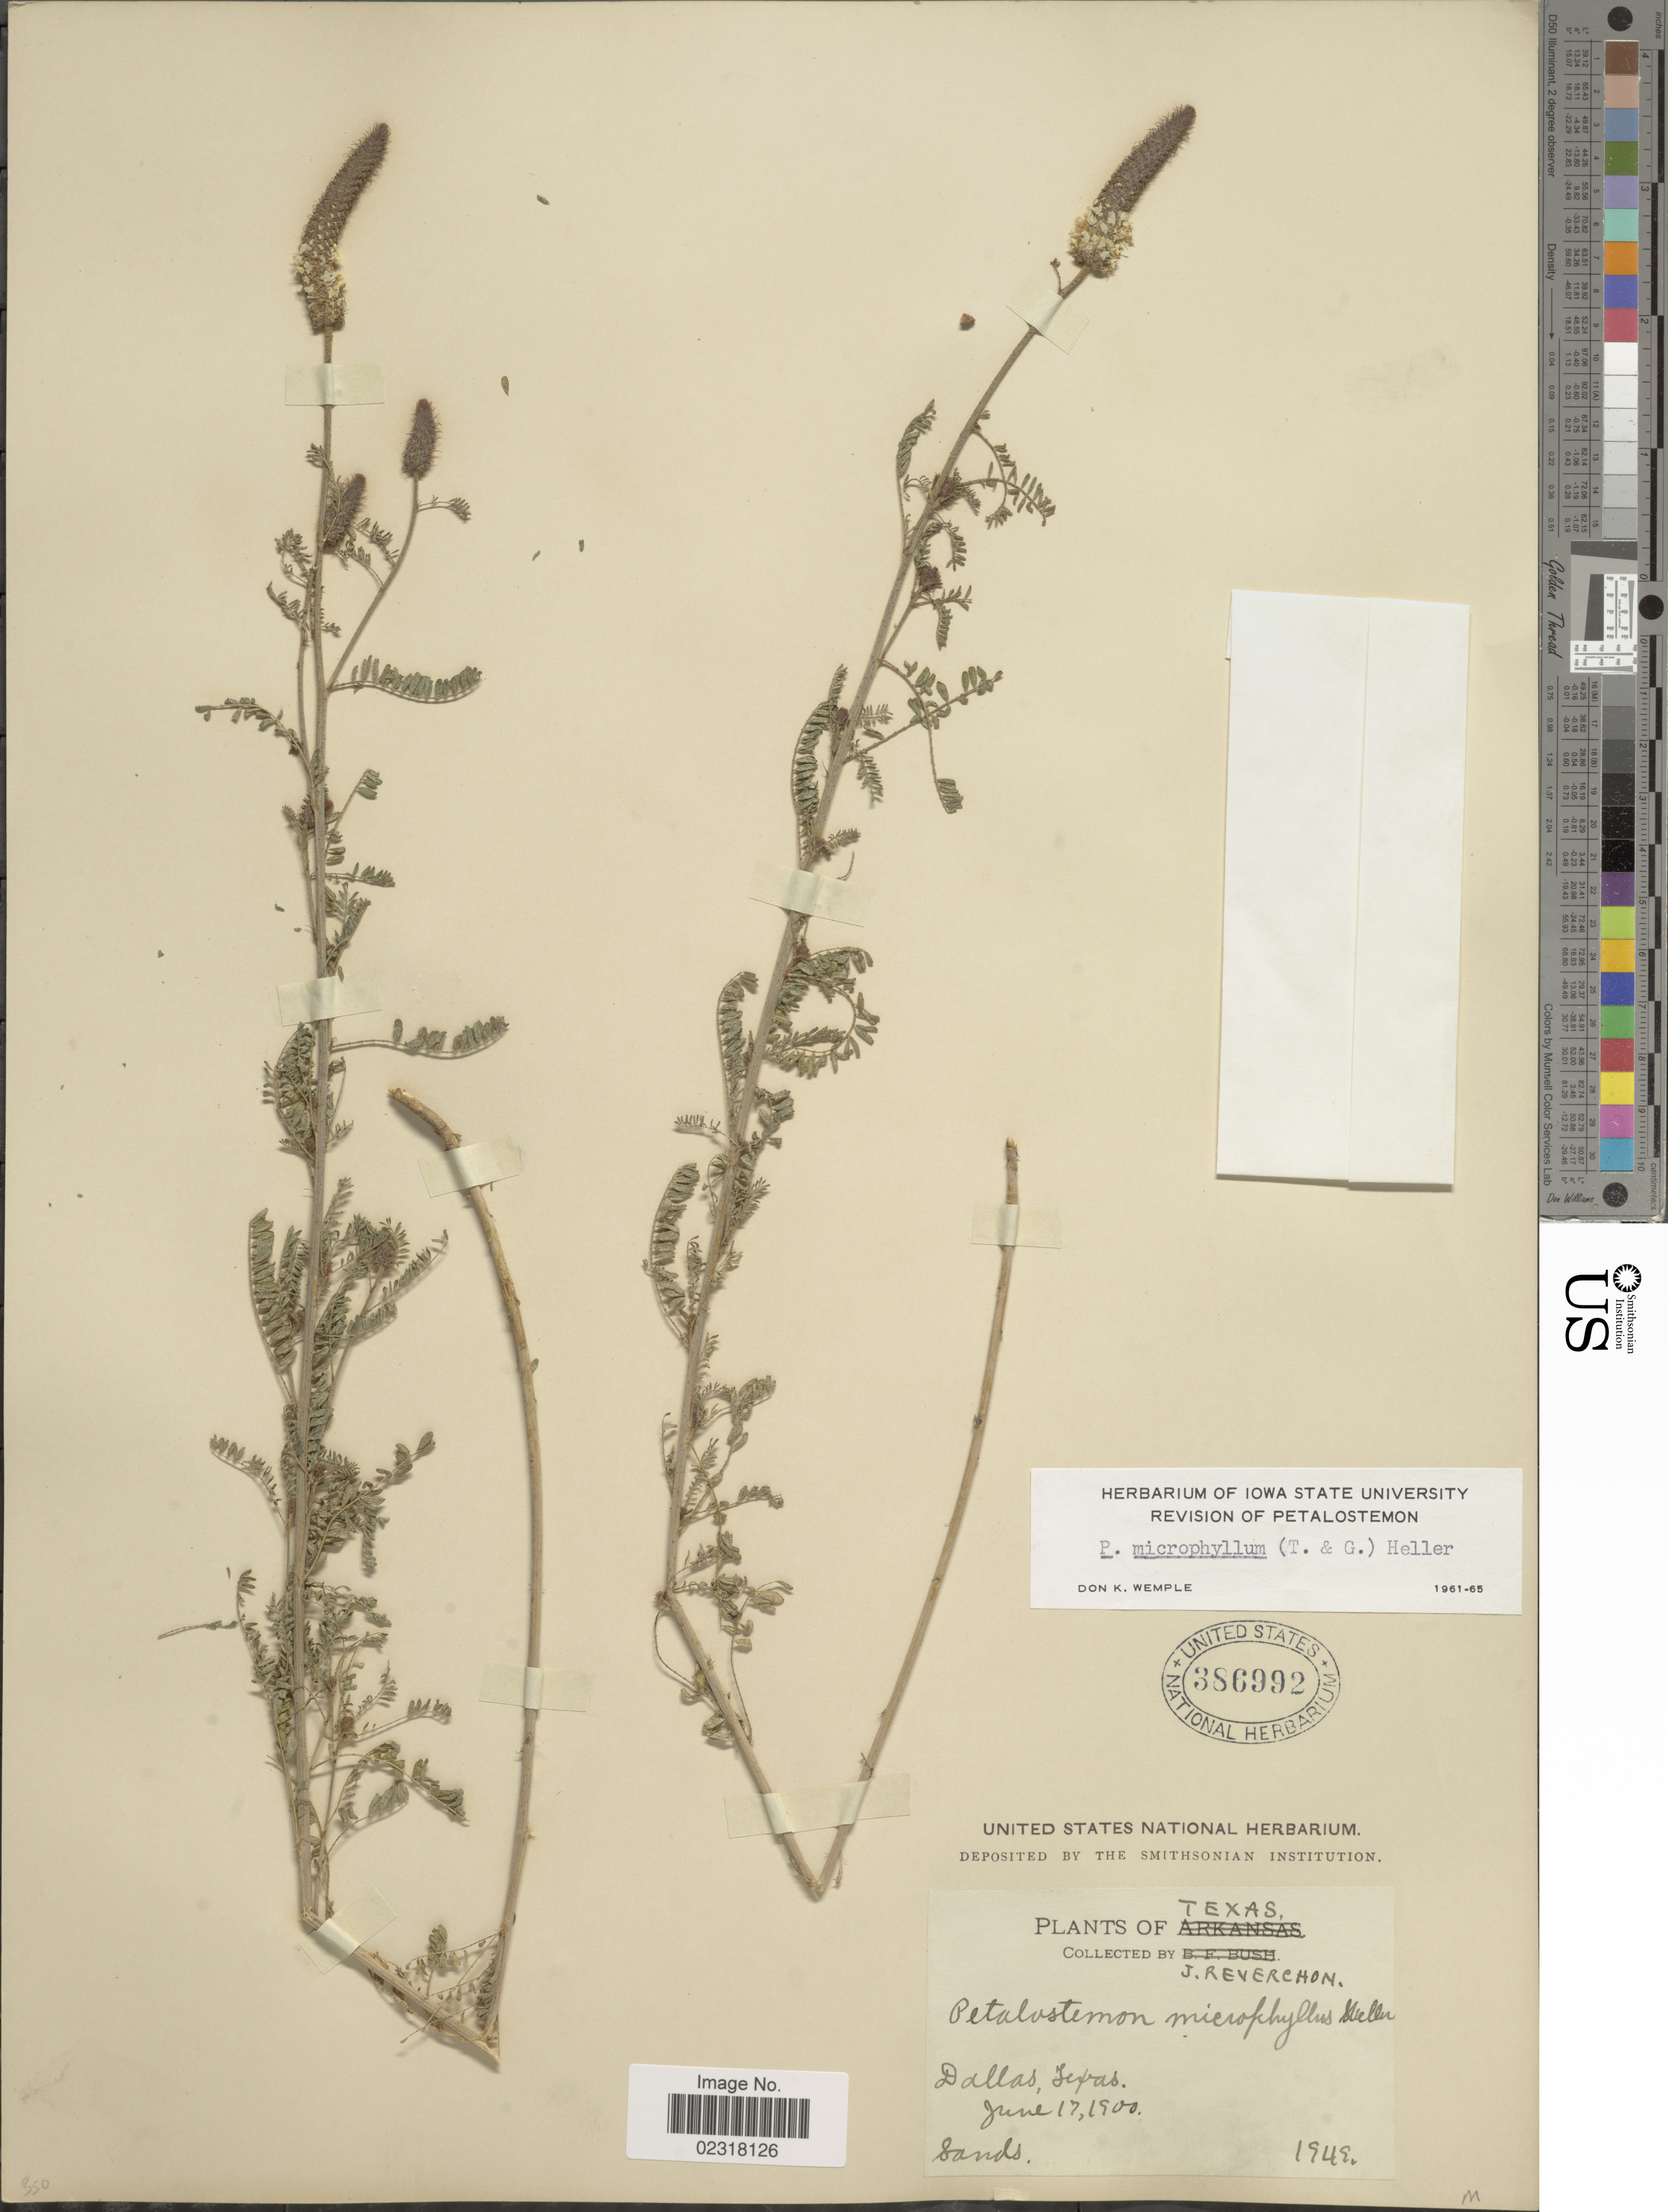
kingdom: Plantae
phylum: Tracheophyta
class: Magnoliopsida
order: Fabales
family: Fabaceae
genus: Dalea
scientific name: Dalea phleoides var. microphylla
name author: (Torr. & A. Gray) Barneby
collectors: J. Reverchon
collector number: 1949*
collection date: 1900-06-17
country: United States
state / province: Texas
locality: Dallas, sands.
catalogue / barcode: US 386992